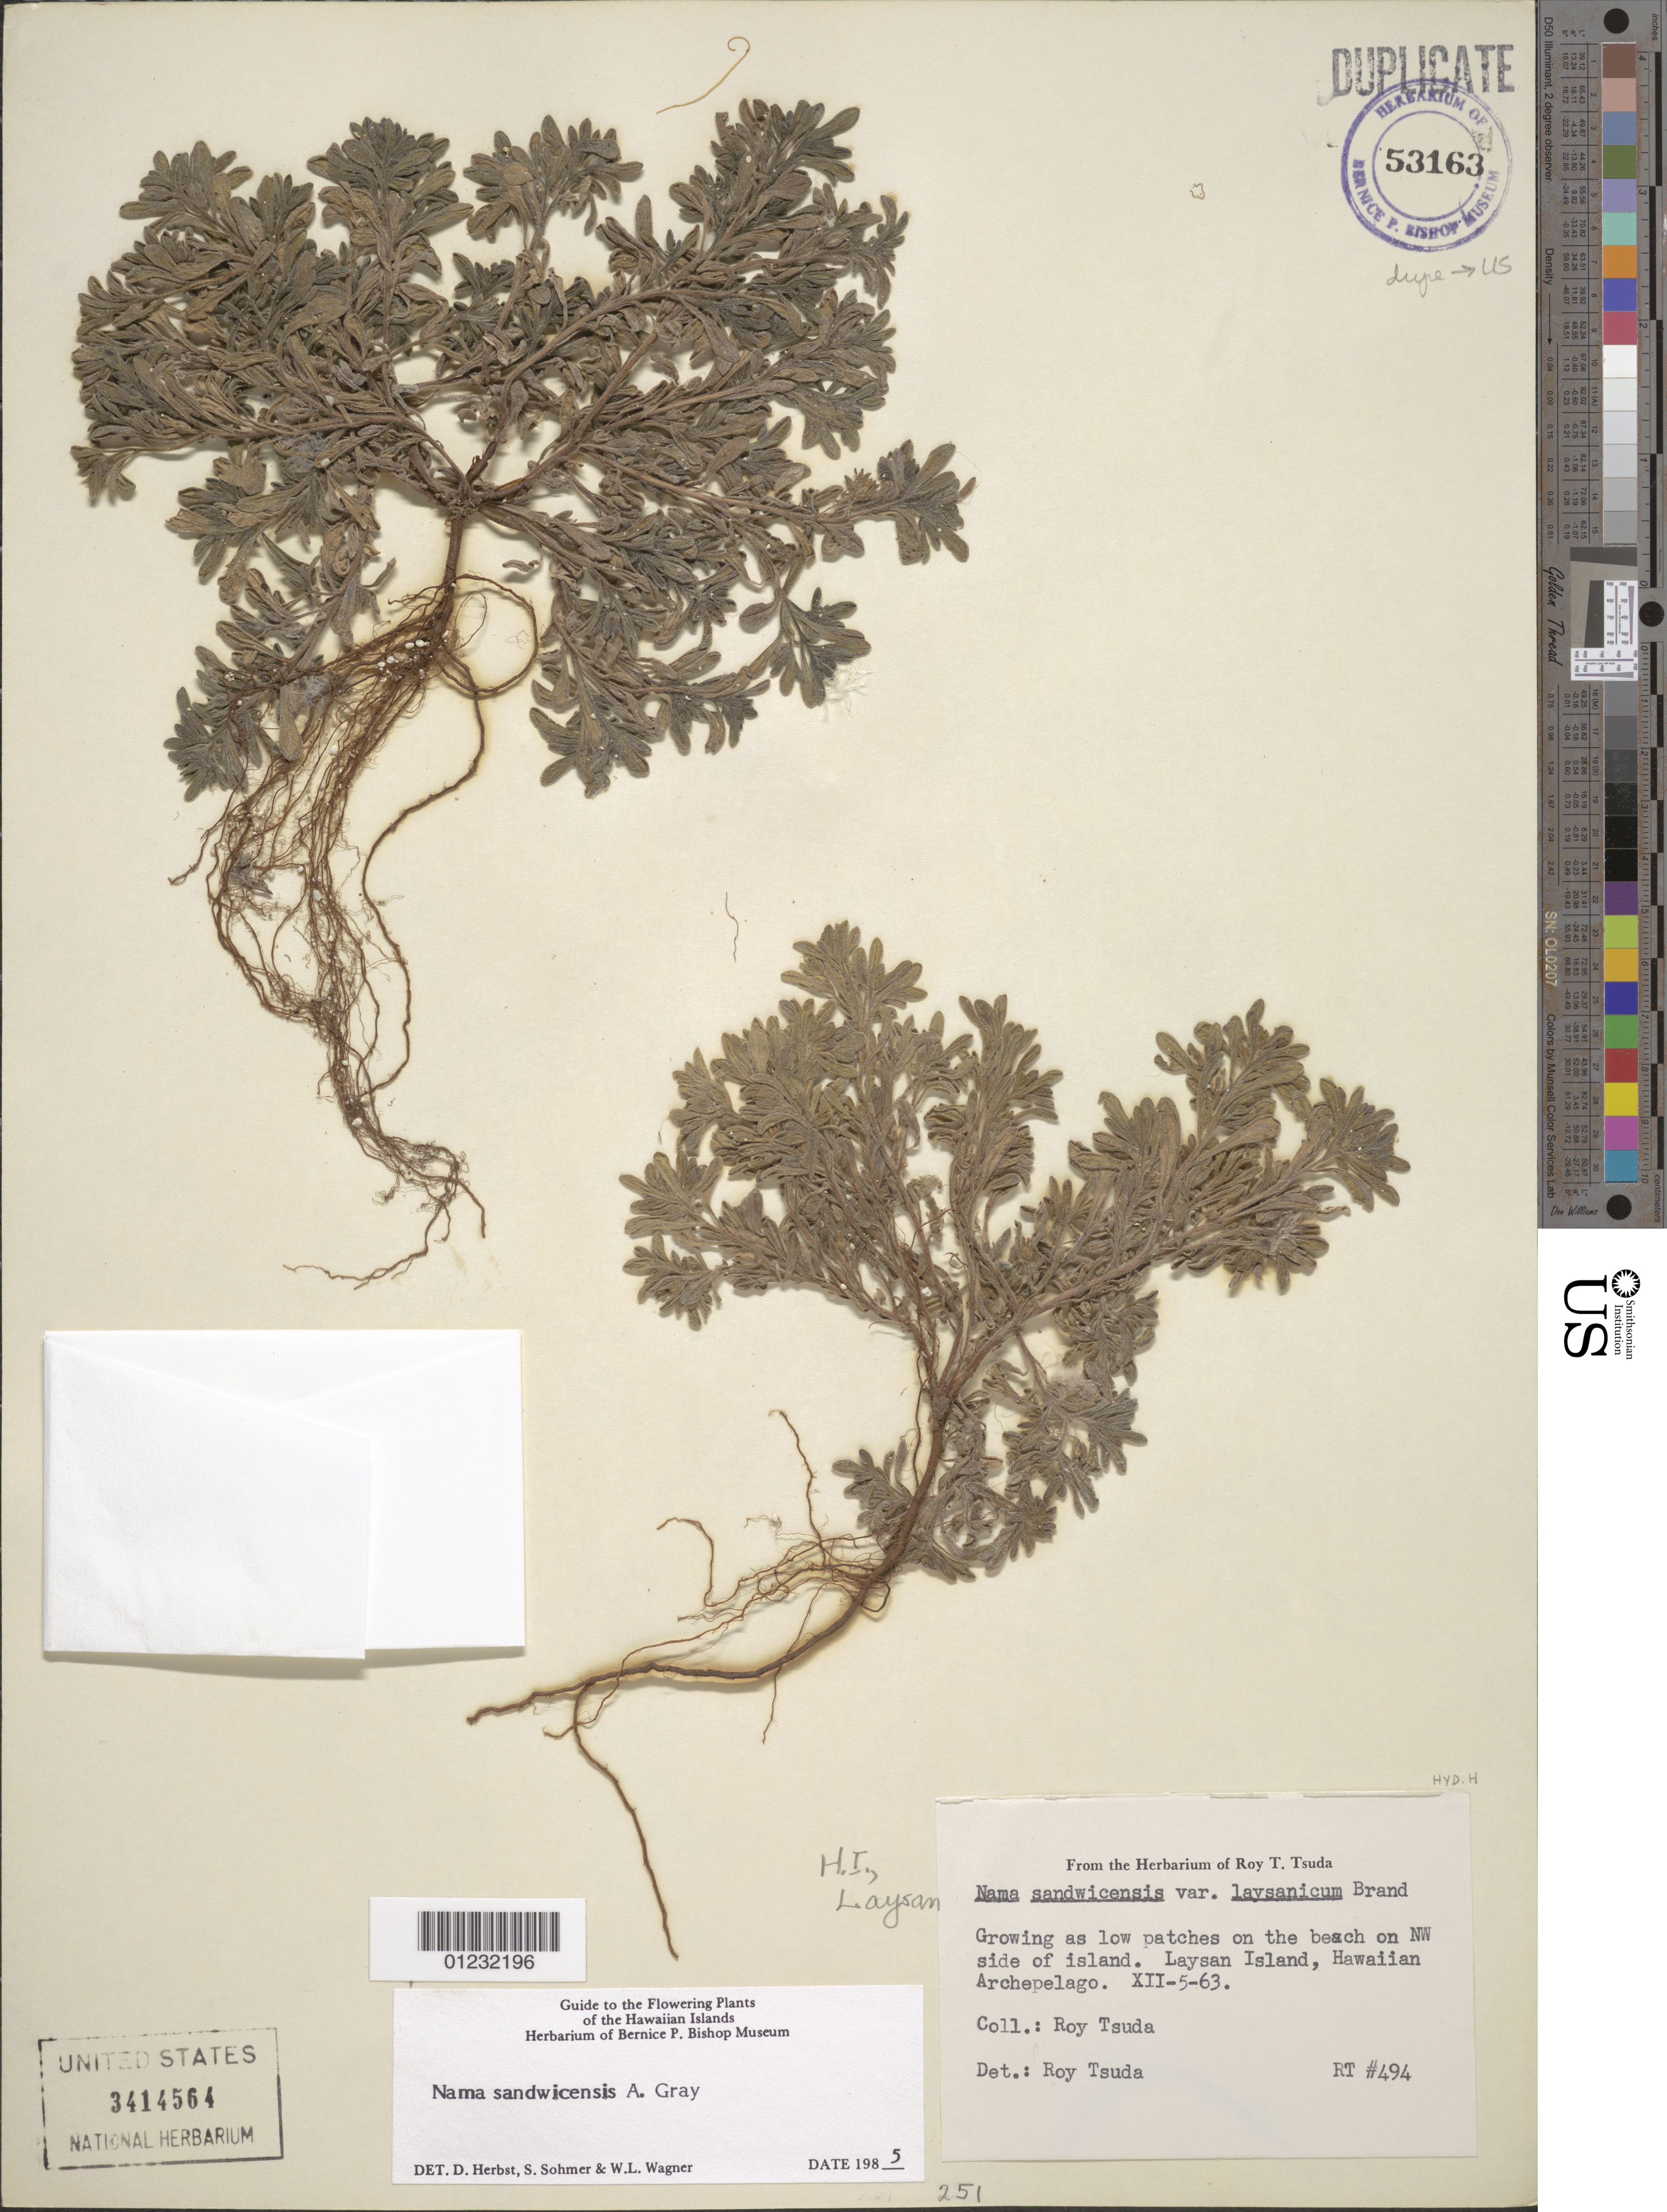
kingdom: Plantae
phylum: Tracheophyta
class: Magnoliopsida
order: Boraginales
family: Namaceae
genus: Nama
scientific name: Nama sandwicensis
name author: A. Gray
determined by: Herbst, D. R.; Sohmer, S. H.; Wagner, W. L.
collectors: R. Tsuda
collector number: RT#494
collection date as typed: XII-5-63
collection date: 1963-12-05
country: United States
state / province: Hawaii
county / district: Honolulu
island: Laysan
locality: Northwest side of Island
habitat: On the beach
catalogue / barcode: US 3414564